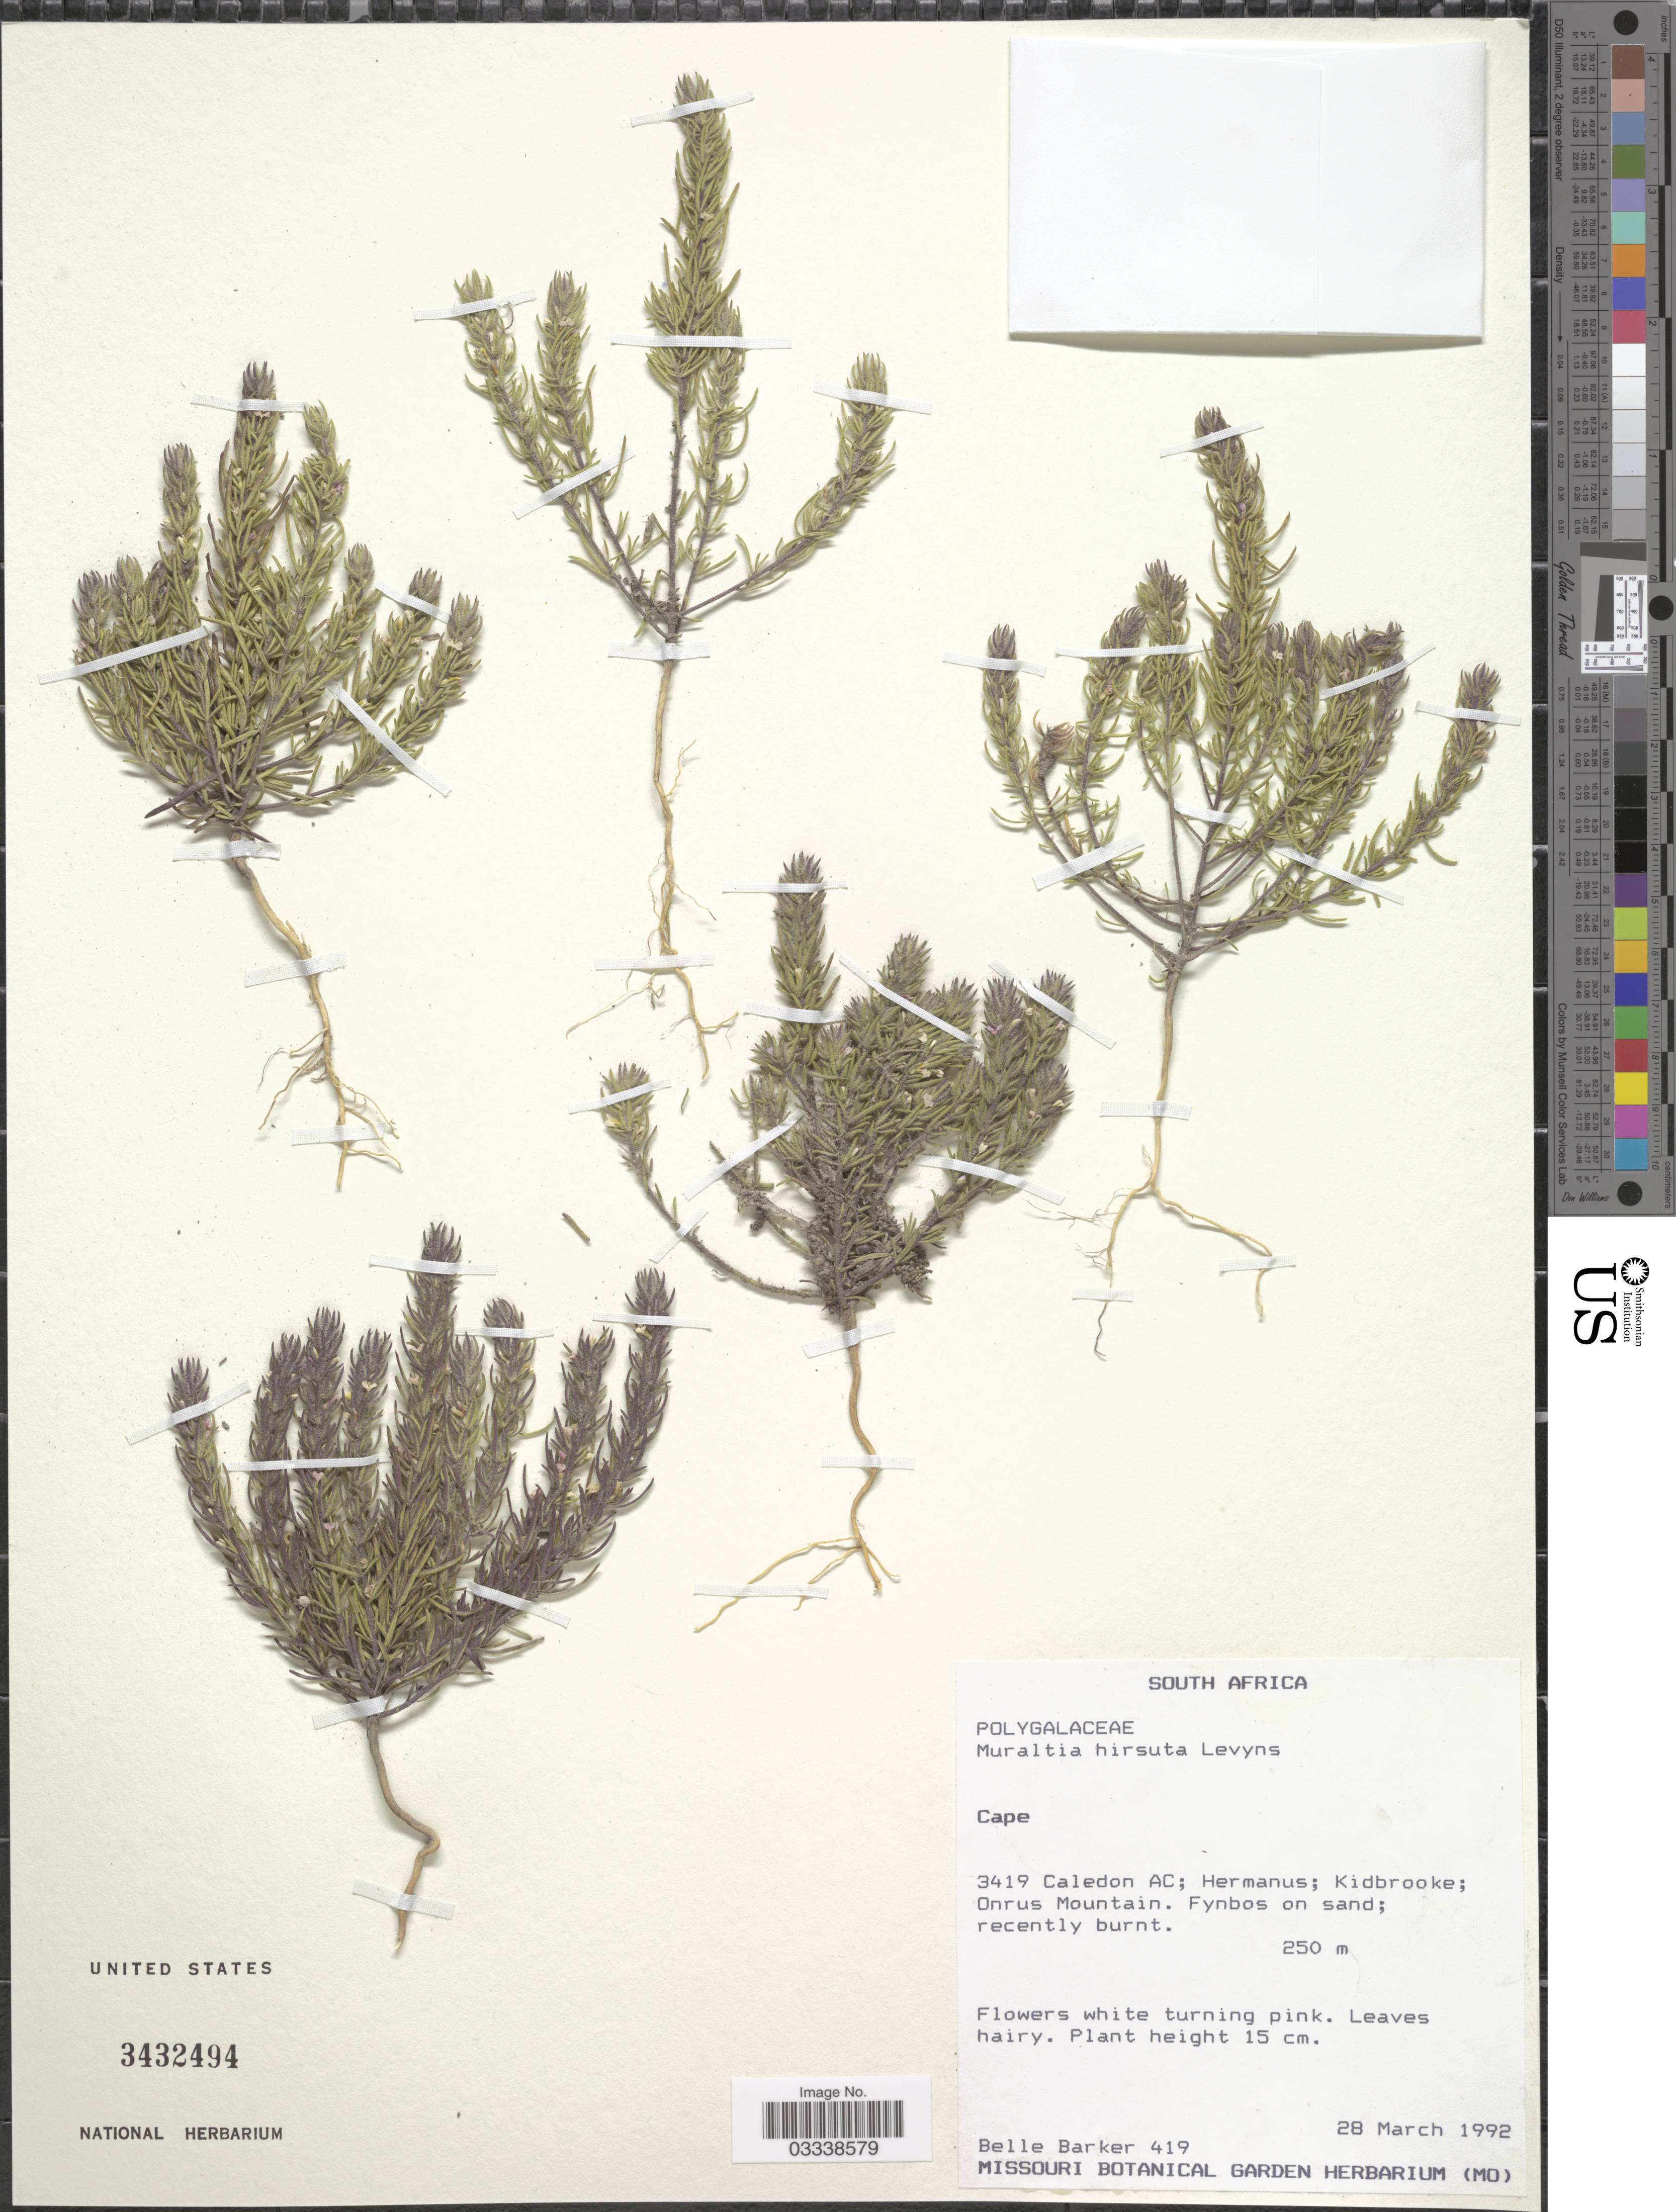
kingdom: Plantae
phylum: Tracheophyta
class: Magnoliopsida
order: Fabales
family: Polygalaceae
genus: Muraltia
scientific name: Muraltia hirsuta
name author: Levyns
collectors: B. Barker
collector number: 419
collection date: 1992-03-28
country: South Africa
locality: Cape, 3419 Caledon AC; Hermanus; Kidbrooke; Onrus Mountain.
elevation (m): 250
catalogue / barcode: US 3432494